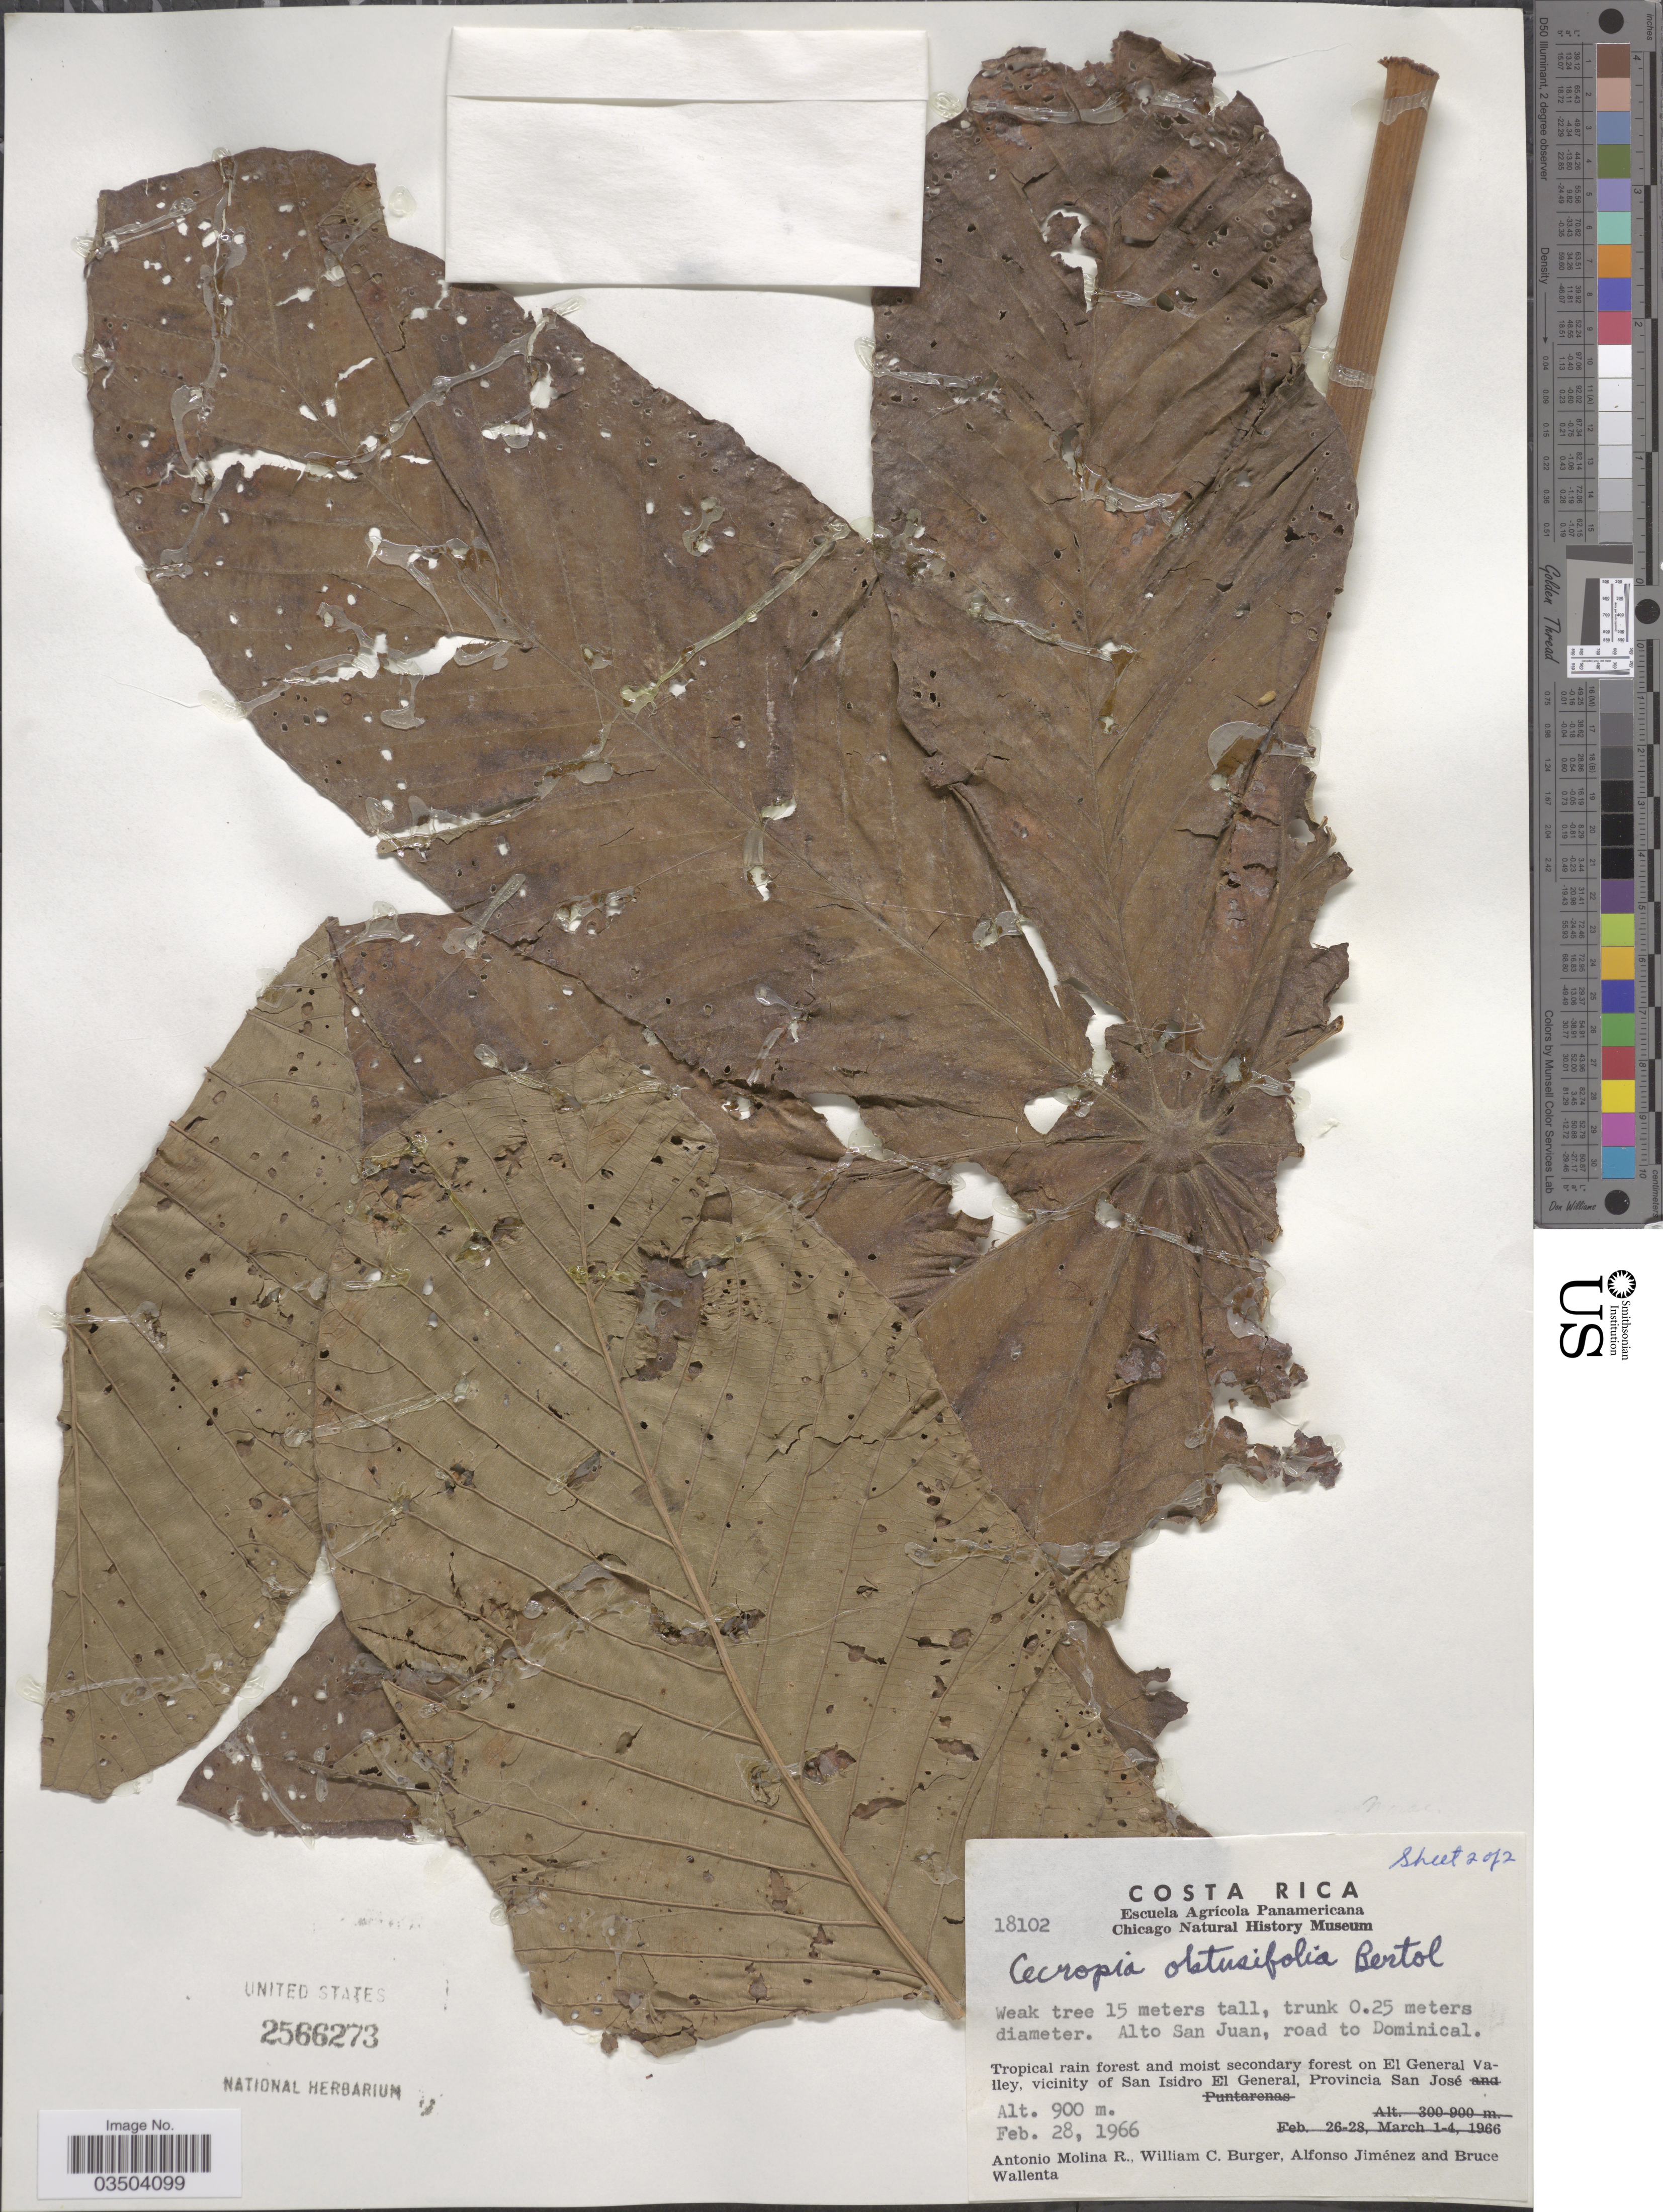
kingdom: Plantae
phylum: Tracheophyta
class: Magnoliopsida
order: Rosales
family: Urticaceae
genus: Cecropia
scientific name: Cecropia obtusifolia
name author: Bertol.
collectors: A. Molina R., W. Burger, A. Jiménez & B. Wallenta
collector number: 18102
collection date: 1966-02-28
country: Costa Rica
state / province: San José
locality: Alto San Juan, road to Dominical. On El General Valley, vicinity of San Isidro El General.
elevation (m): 900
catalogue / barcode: US 2566273